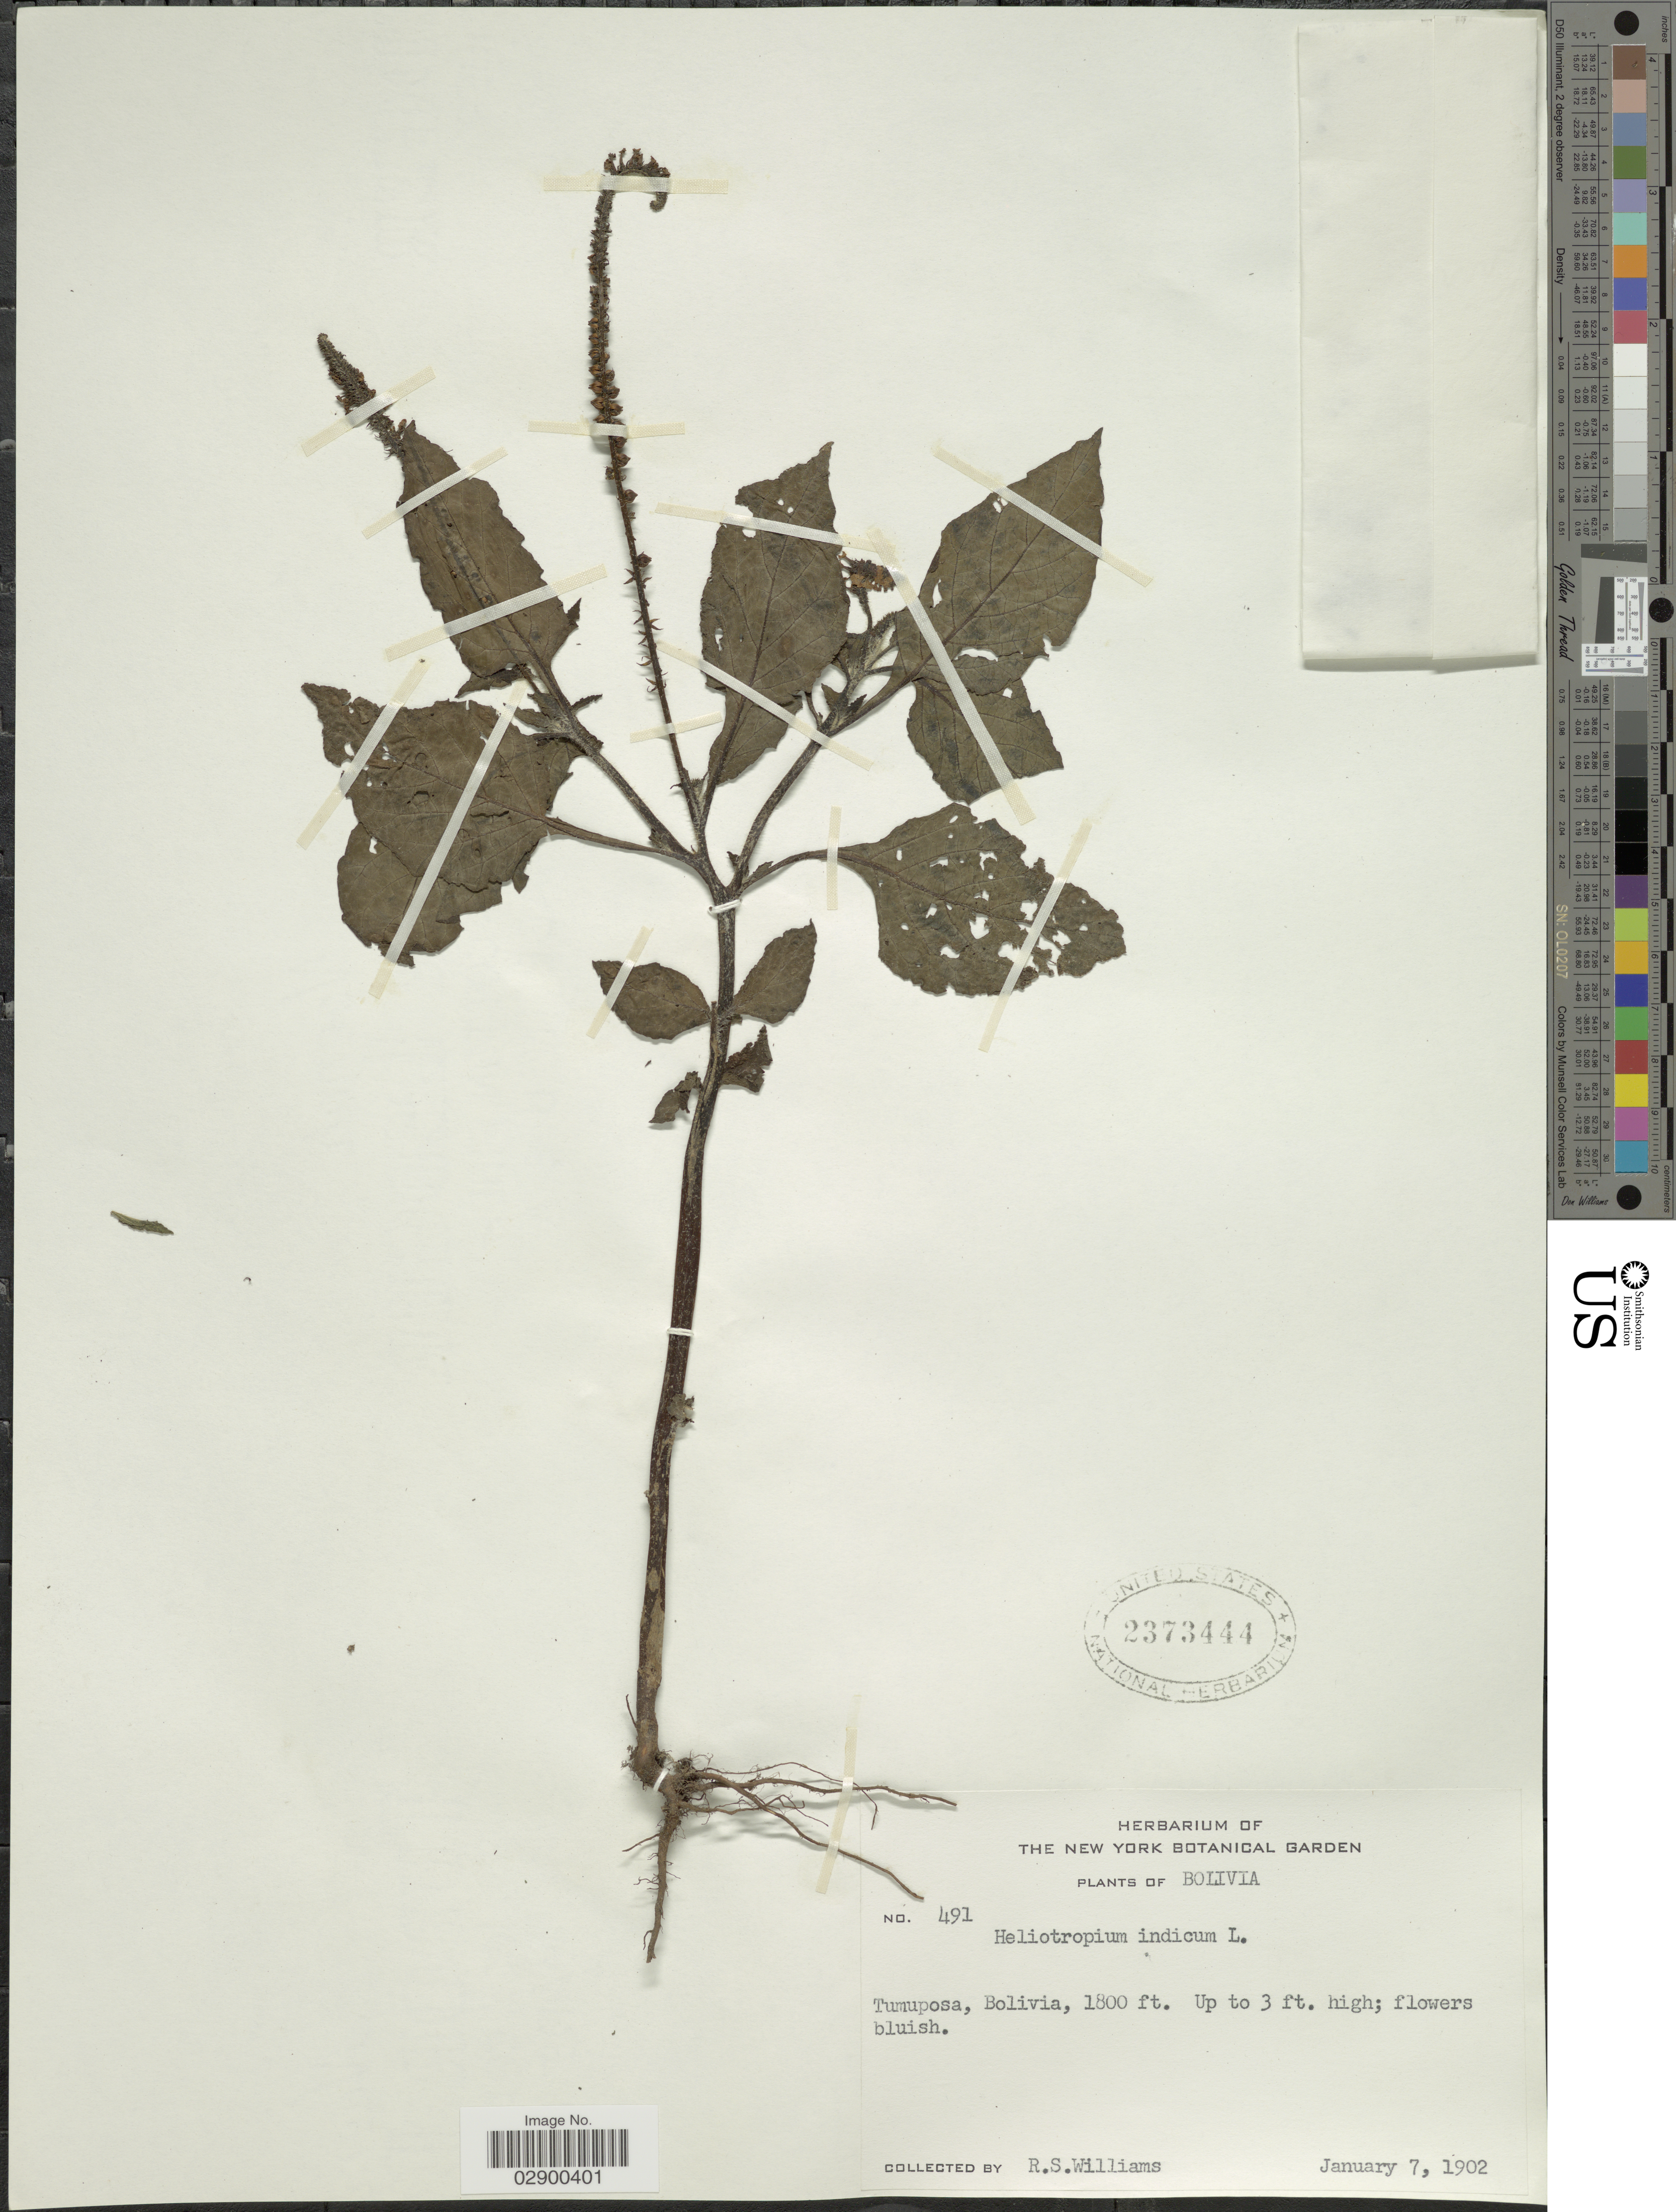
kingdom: Plantae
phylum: Tracheophyta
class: Magnoliopsida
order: Boraginales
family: Heliotropiaceae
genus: Heliotropium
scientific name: Heliotropium indicum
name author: L.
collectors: R. S. Williams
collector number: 491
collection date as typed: Jan 7, 1902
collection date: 1902-01-07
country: Bolivia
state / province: La Paz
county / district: Iturralde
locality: Tumupasa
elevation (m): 549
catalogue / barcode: US 2373444